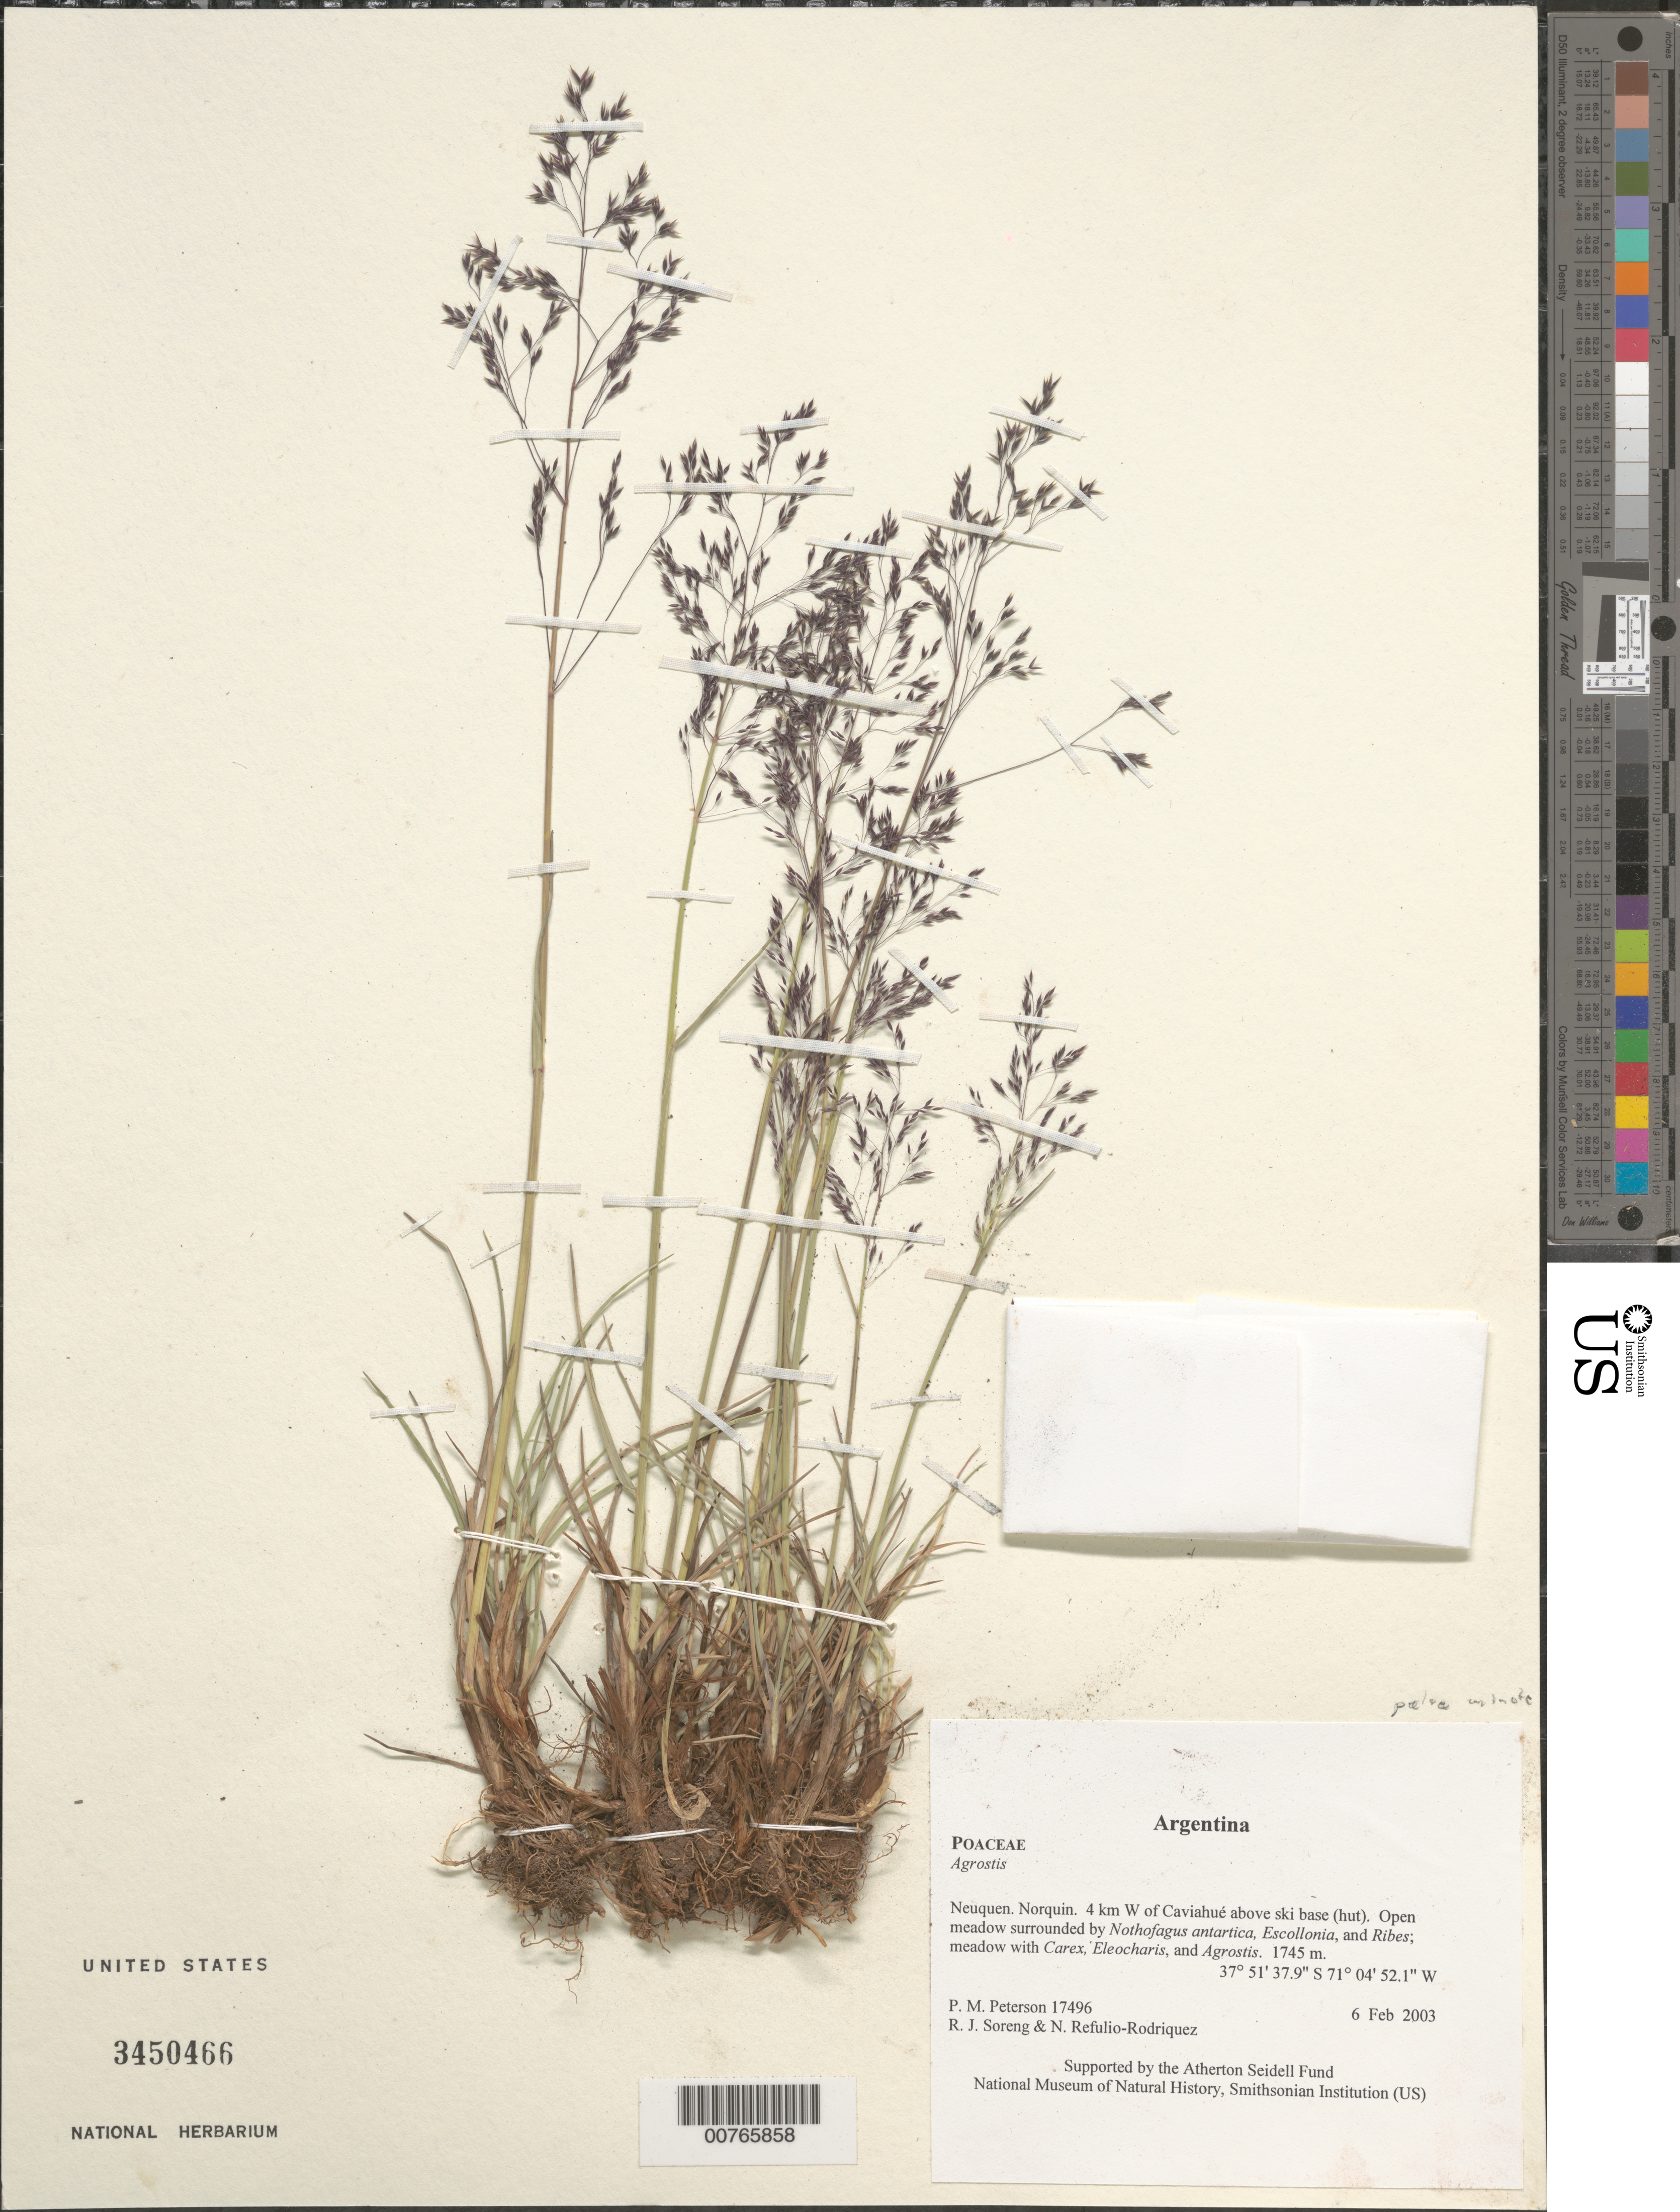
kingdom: Plantae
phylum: Tracheophyta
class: Liliopsida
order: Poales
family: Poaceae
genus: Agrostis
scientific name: Agrostis sp.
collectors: P. M. Peterson, R. J. Soreng & N. Refulio-Rodríguez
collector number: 17496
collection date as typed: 06 Feb 2003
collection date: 2003-02-06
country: Argentina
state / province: Neuquen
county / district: Norquin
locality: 4 km W of Caviahué above ski base (hut). Open meadow surrounded by Nothofagus antartica, Escollonia, and Ribes; meadow with Carex, Eleocharis, and Agrostis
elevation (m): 1745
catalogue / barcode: US 3450466